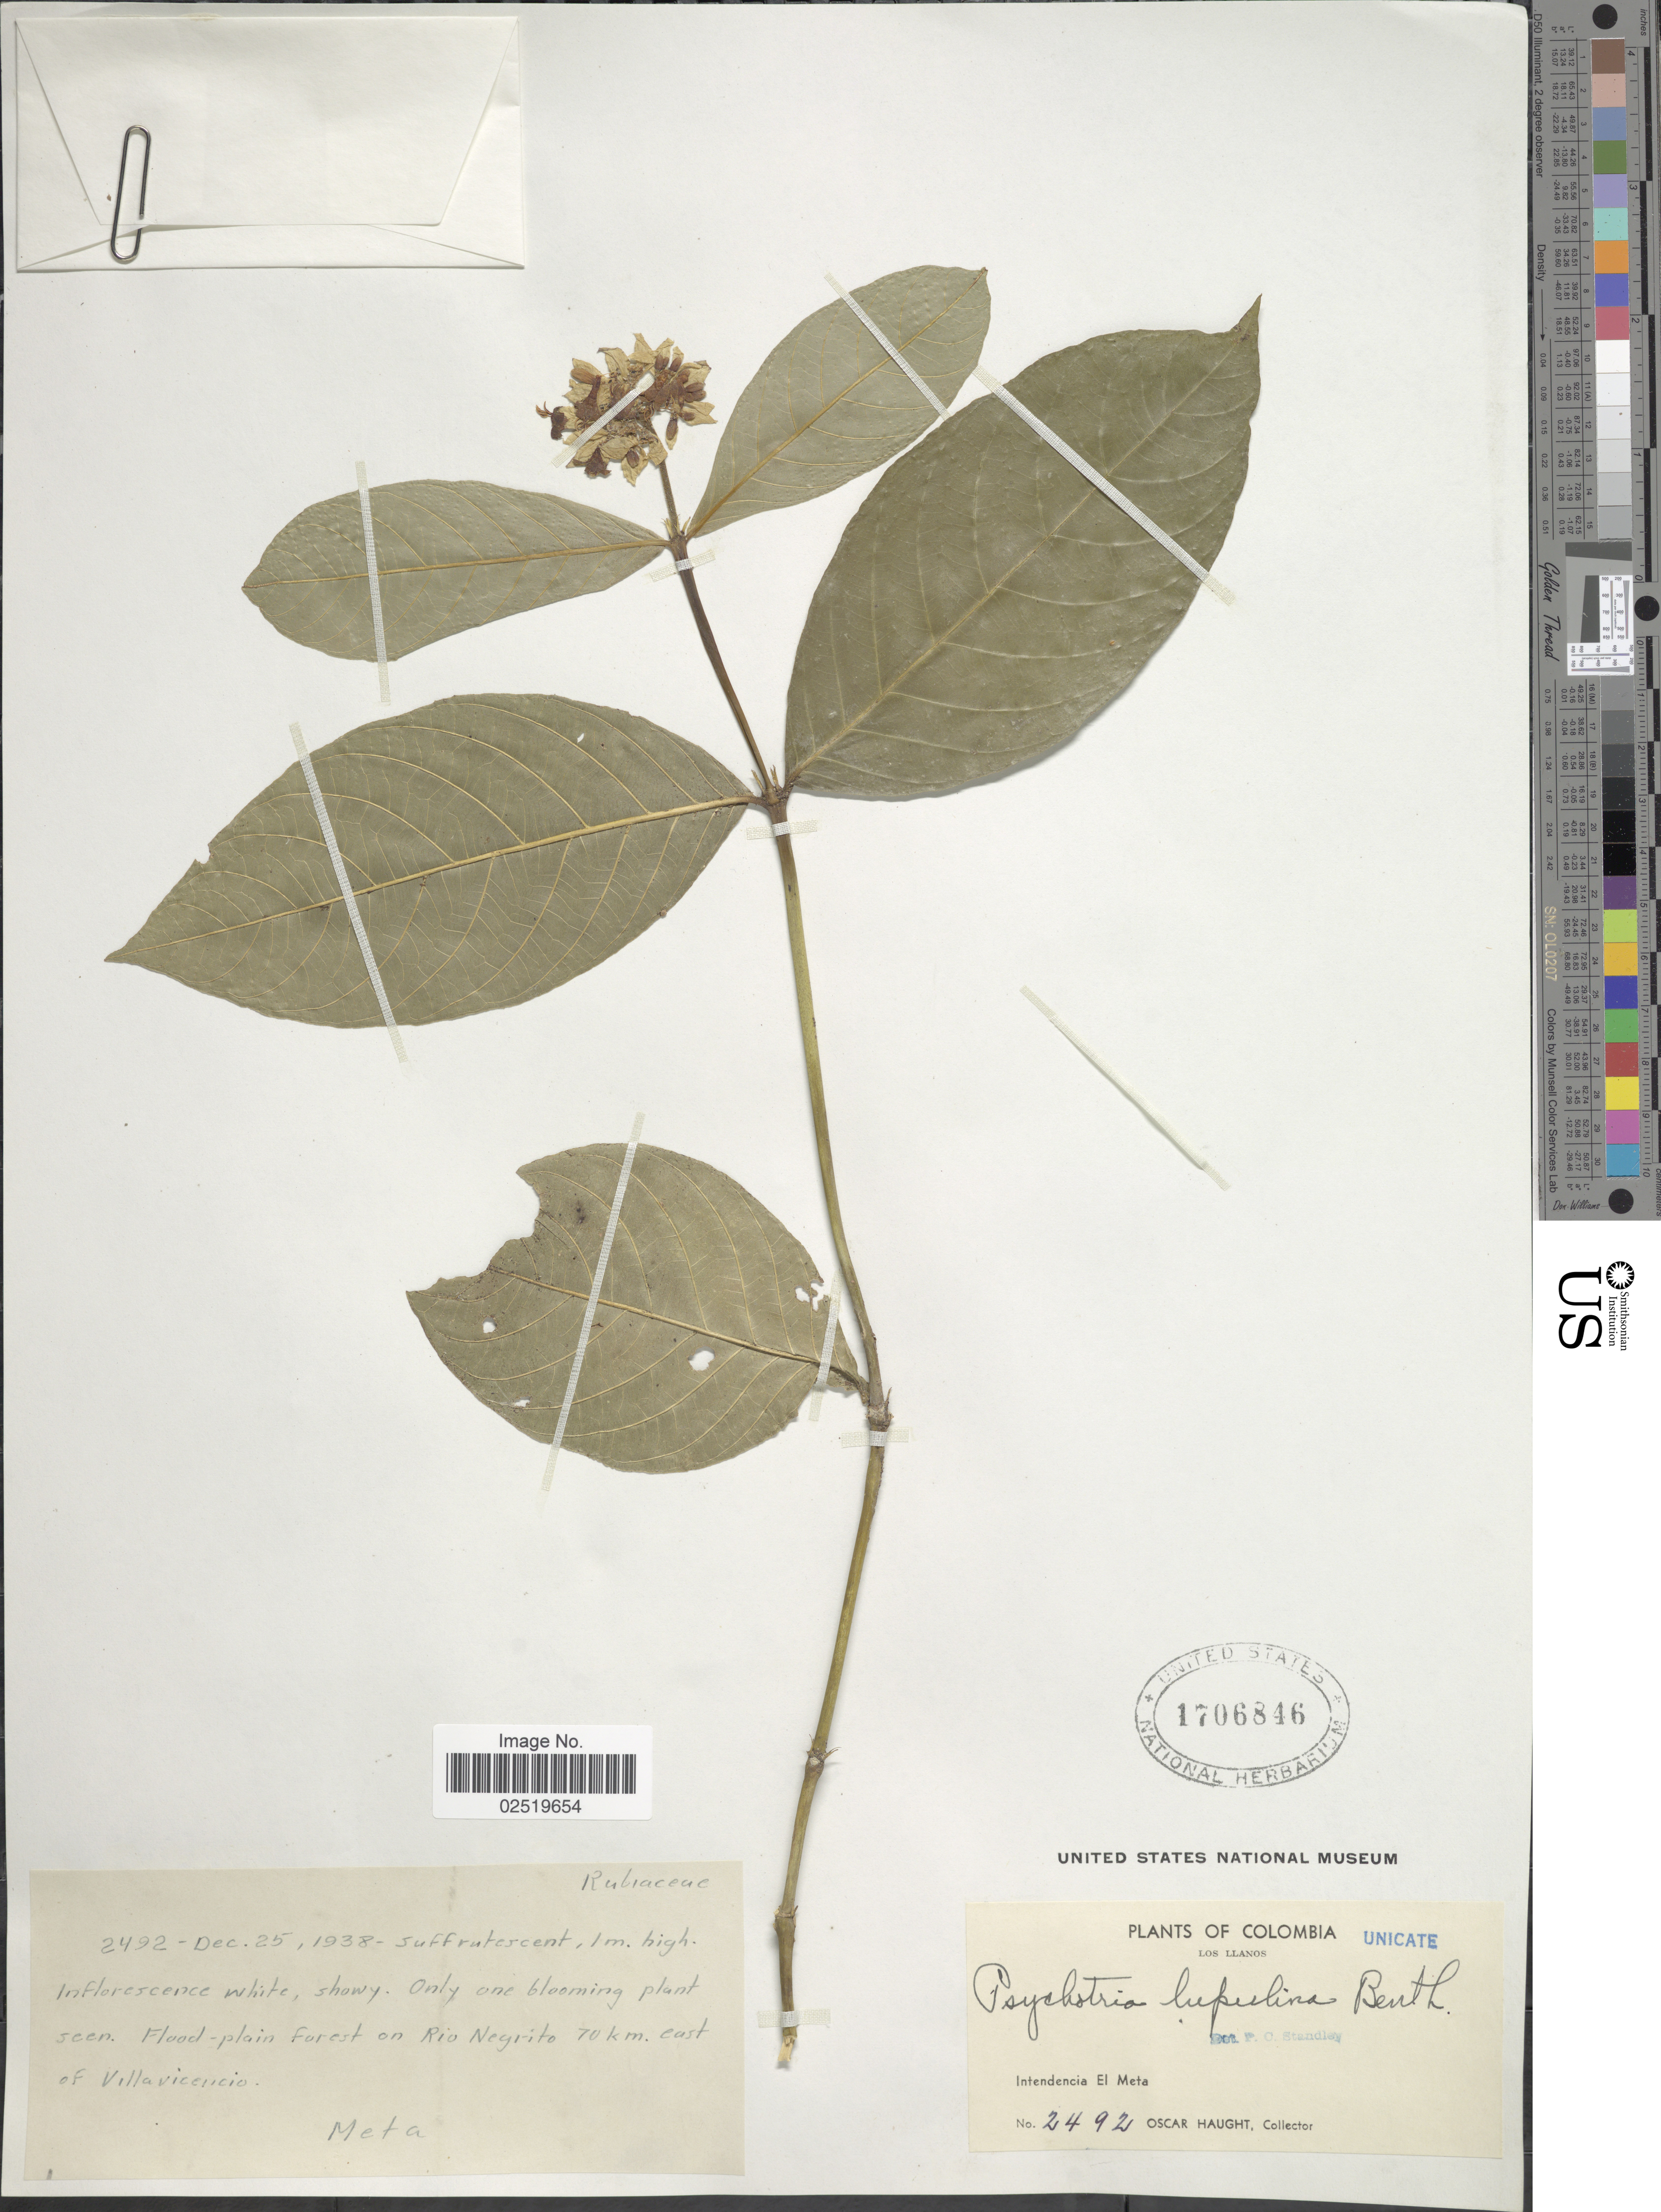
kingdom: Plantae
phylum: Tracheophyta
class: Magnoliopsida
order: Gentianales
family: Rubiaceae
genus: Psychotria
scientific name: Psychotria lupulina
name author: Benth.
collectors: O. L. Haught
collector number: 2492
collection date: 1938-12-25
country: Colombia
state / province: Meta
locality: Los Llanos, Intendencia El Meta, Flood-plain Forest on Rio Negrito 70 km. east of Villavicencio.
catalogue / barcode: US 1706846